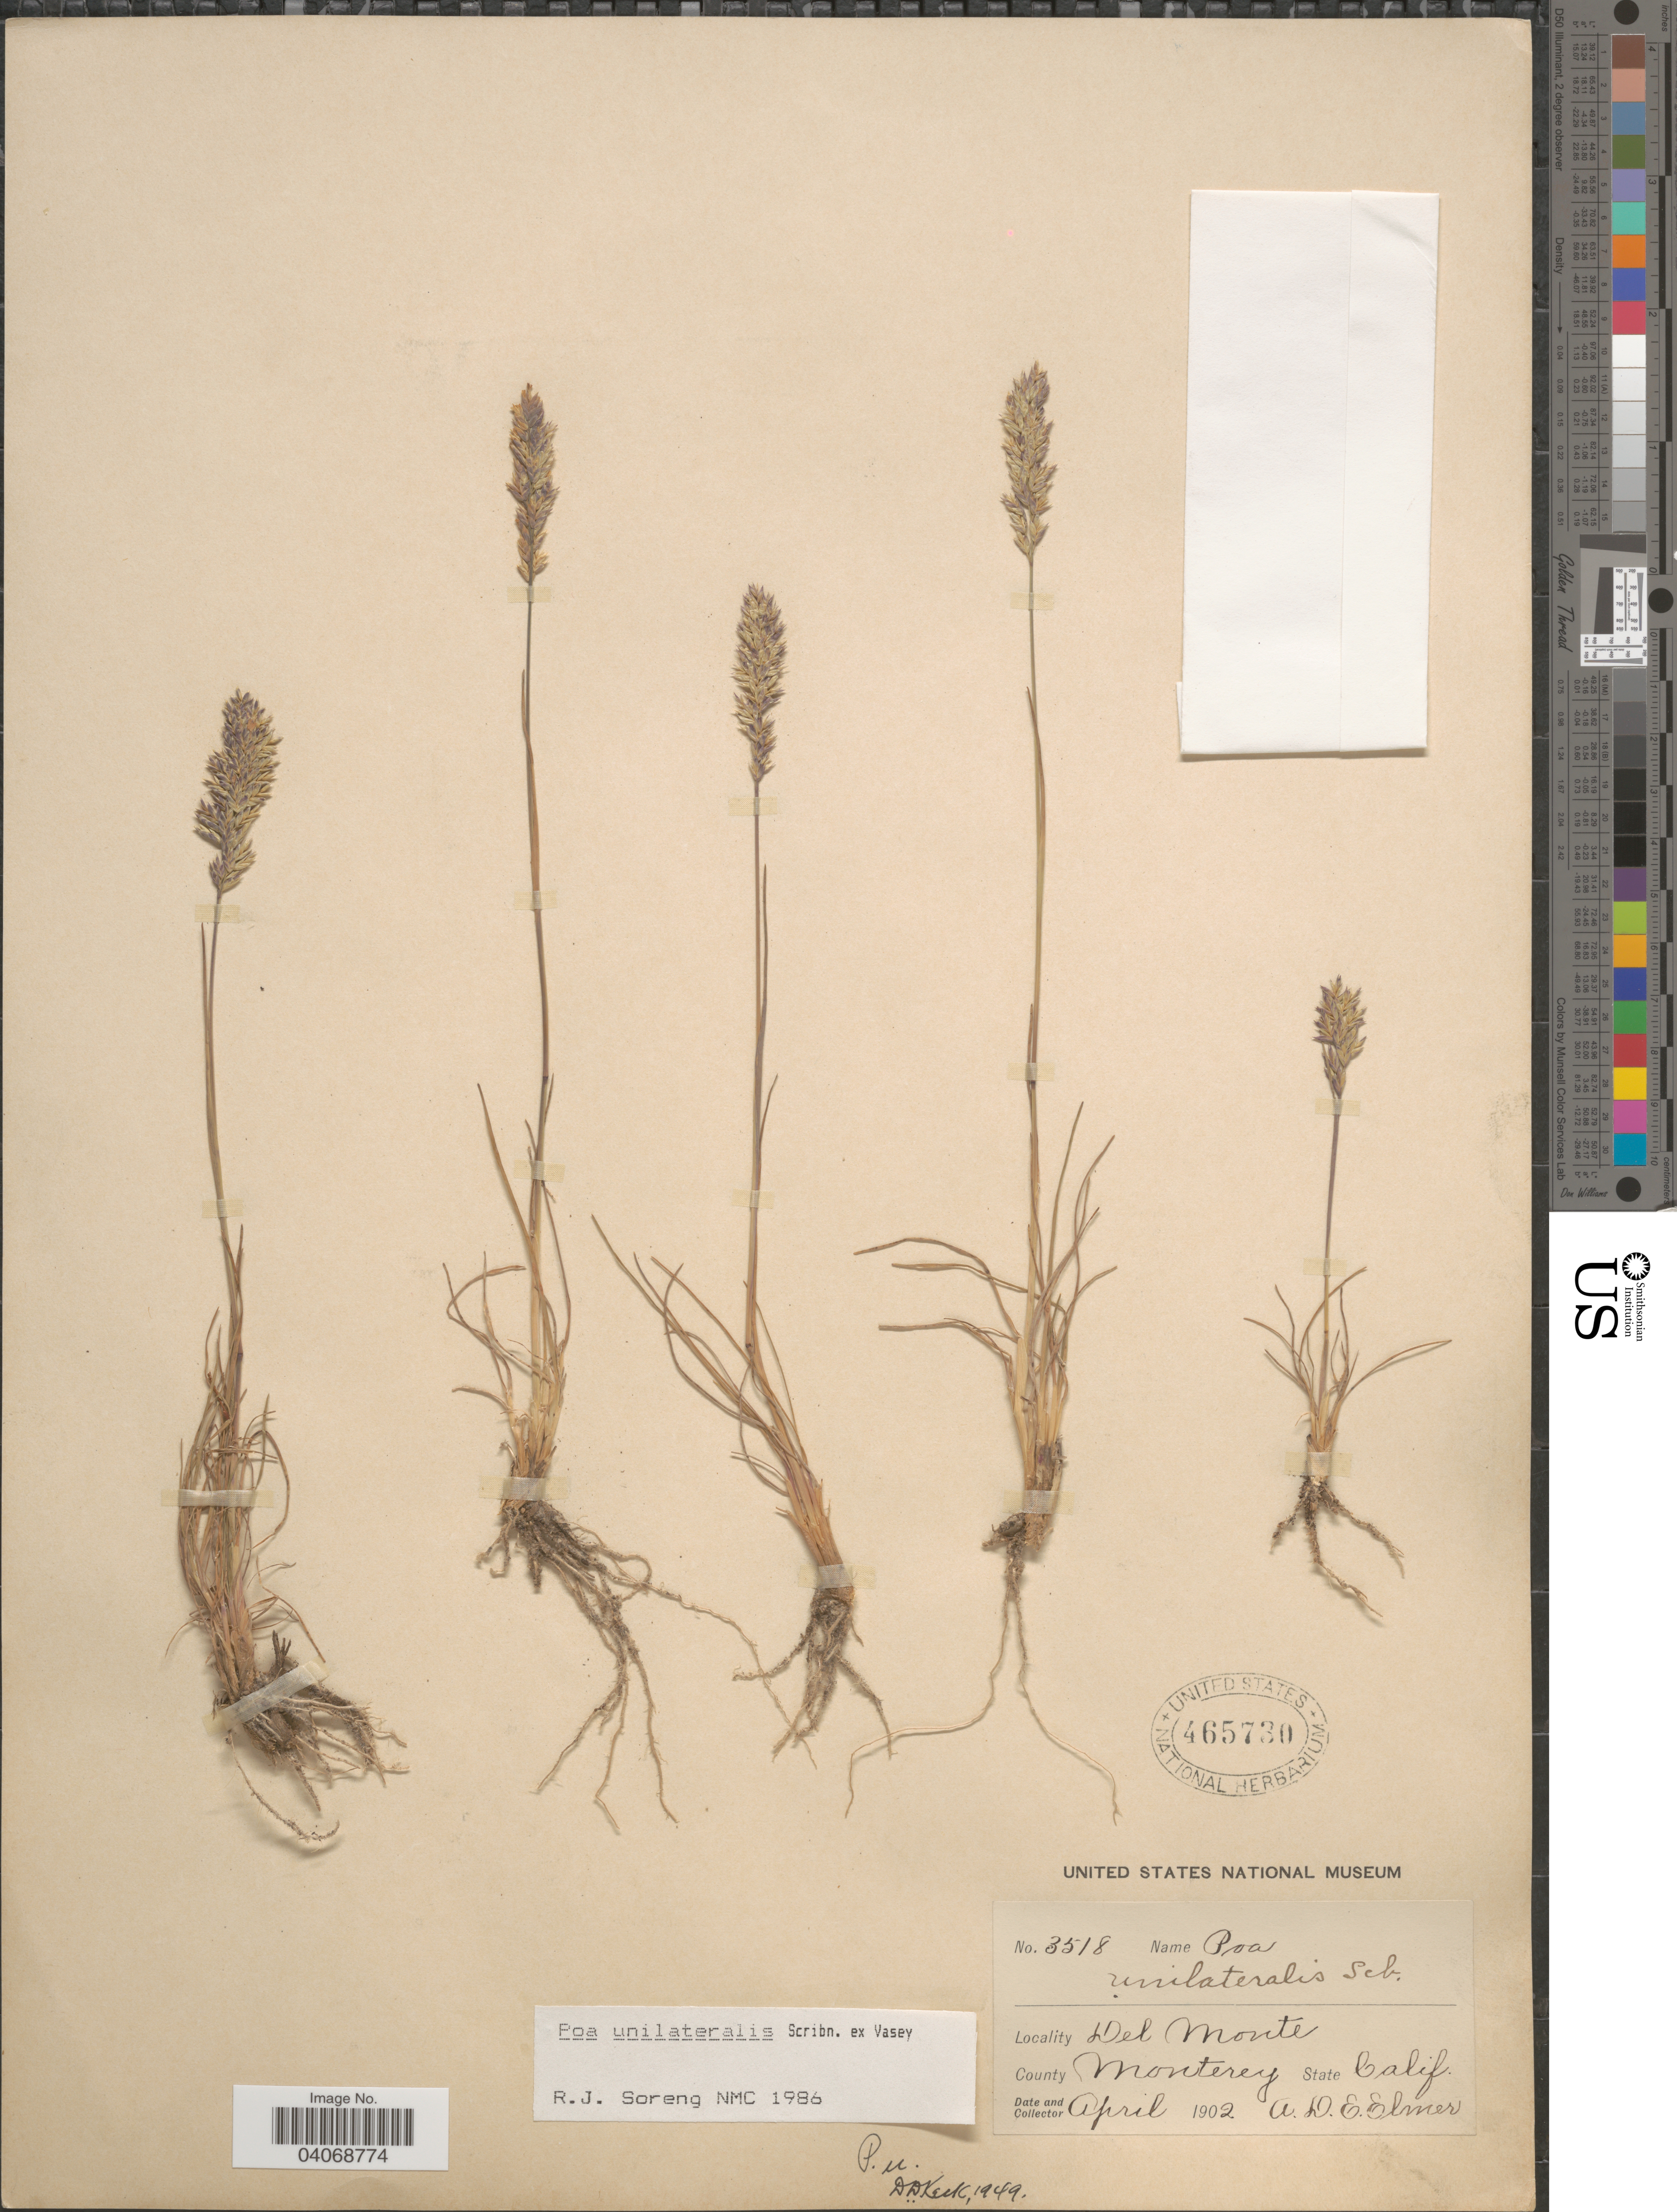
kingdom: Plantae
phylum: Tracheophyta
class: Liliopsida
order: Poales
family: Poaceae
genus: Poa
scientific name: Poa unilateralis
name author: Scribn. ex Vasey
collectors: A. D. E. Elmer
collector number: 3518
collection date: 1902-04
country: United States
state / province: California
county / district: Monterey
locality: Del Monte. County Monterey.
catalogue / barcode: US 465730